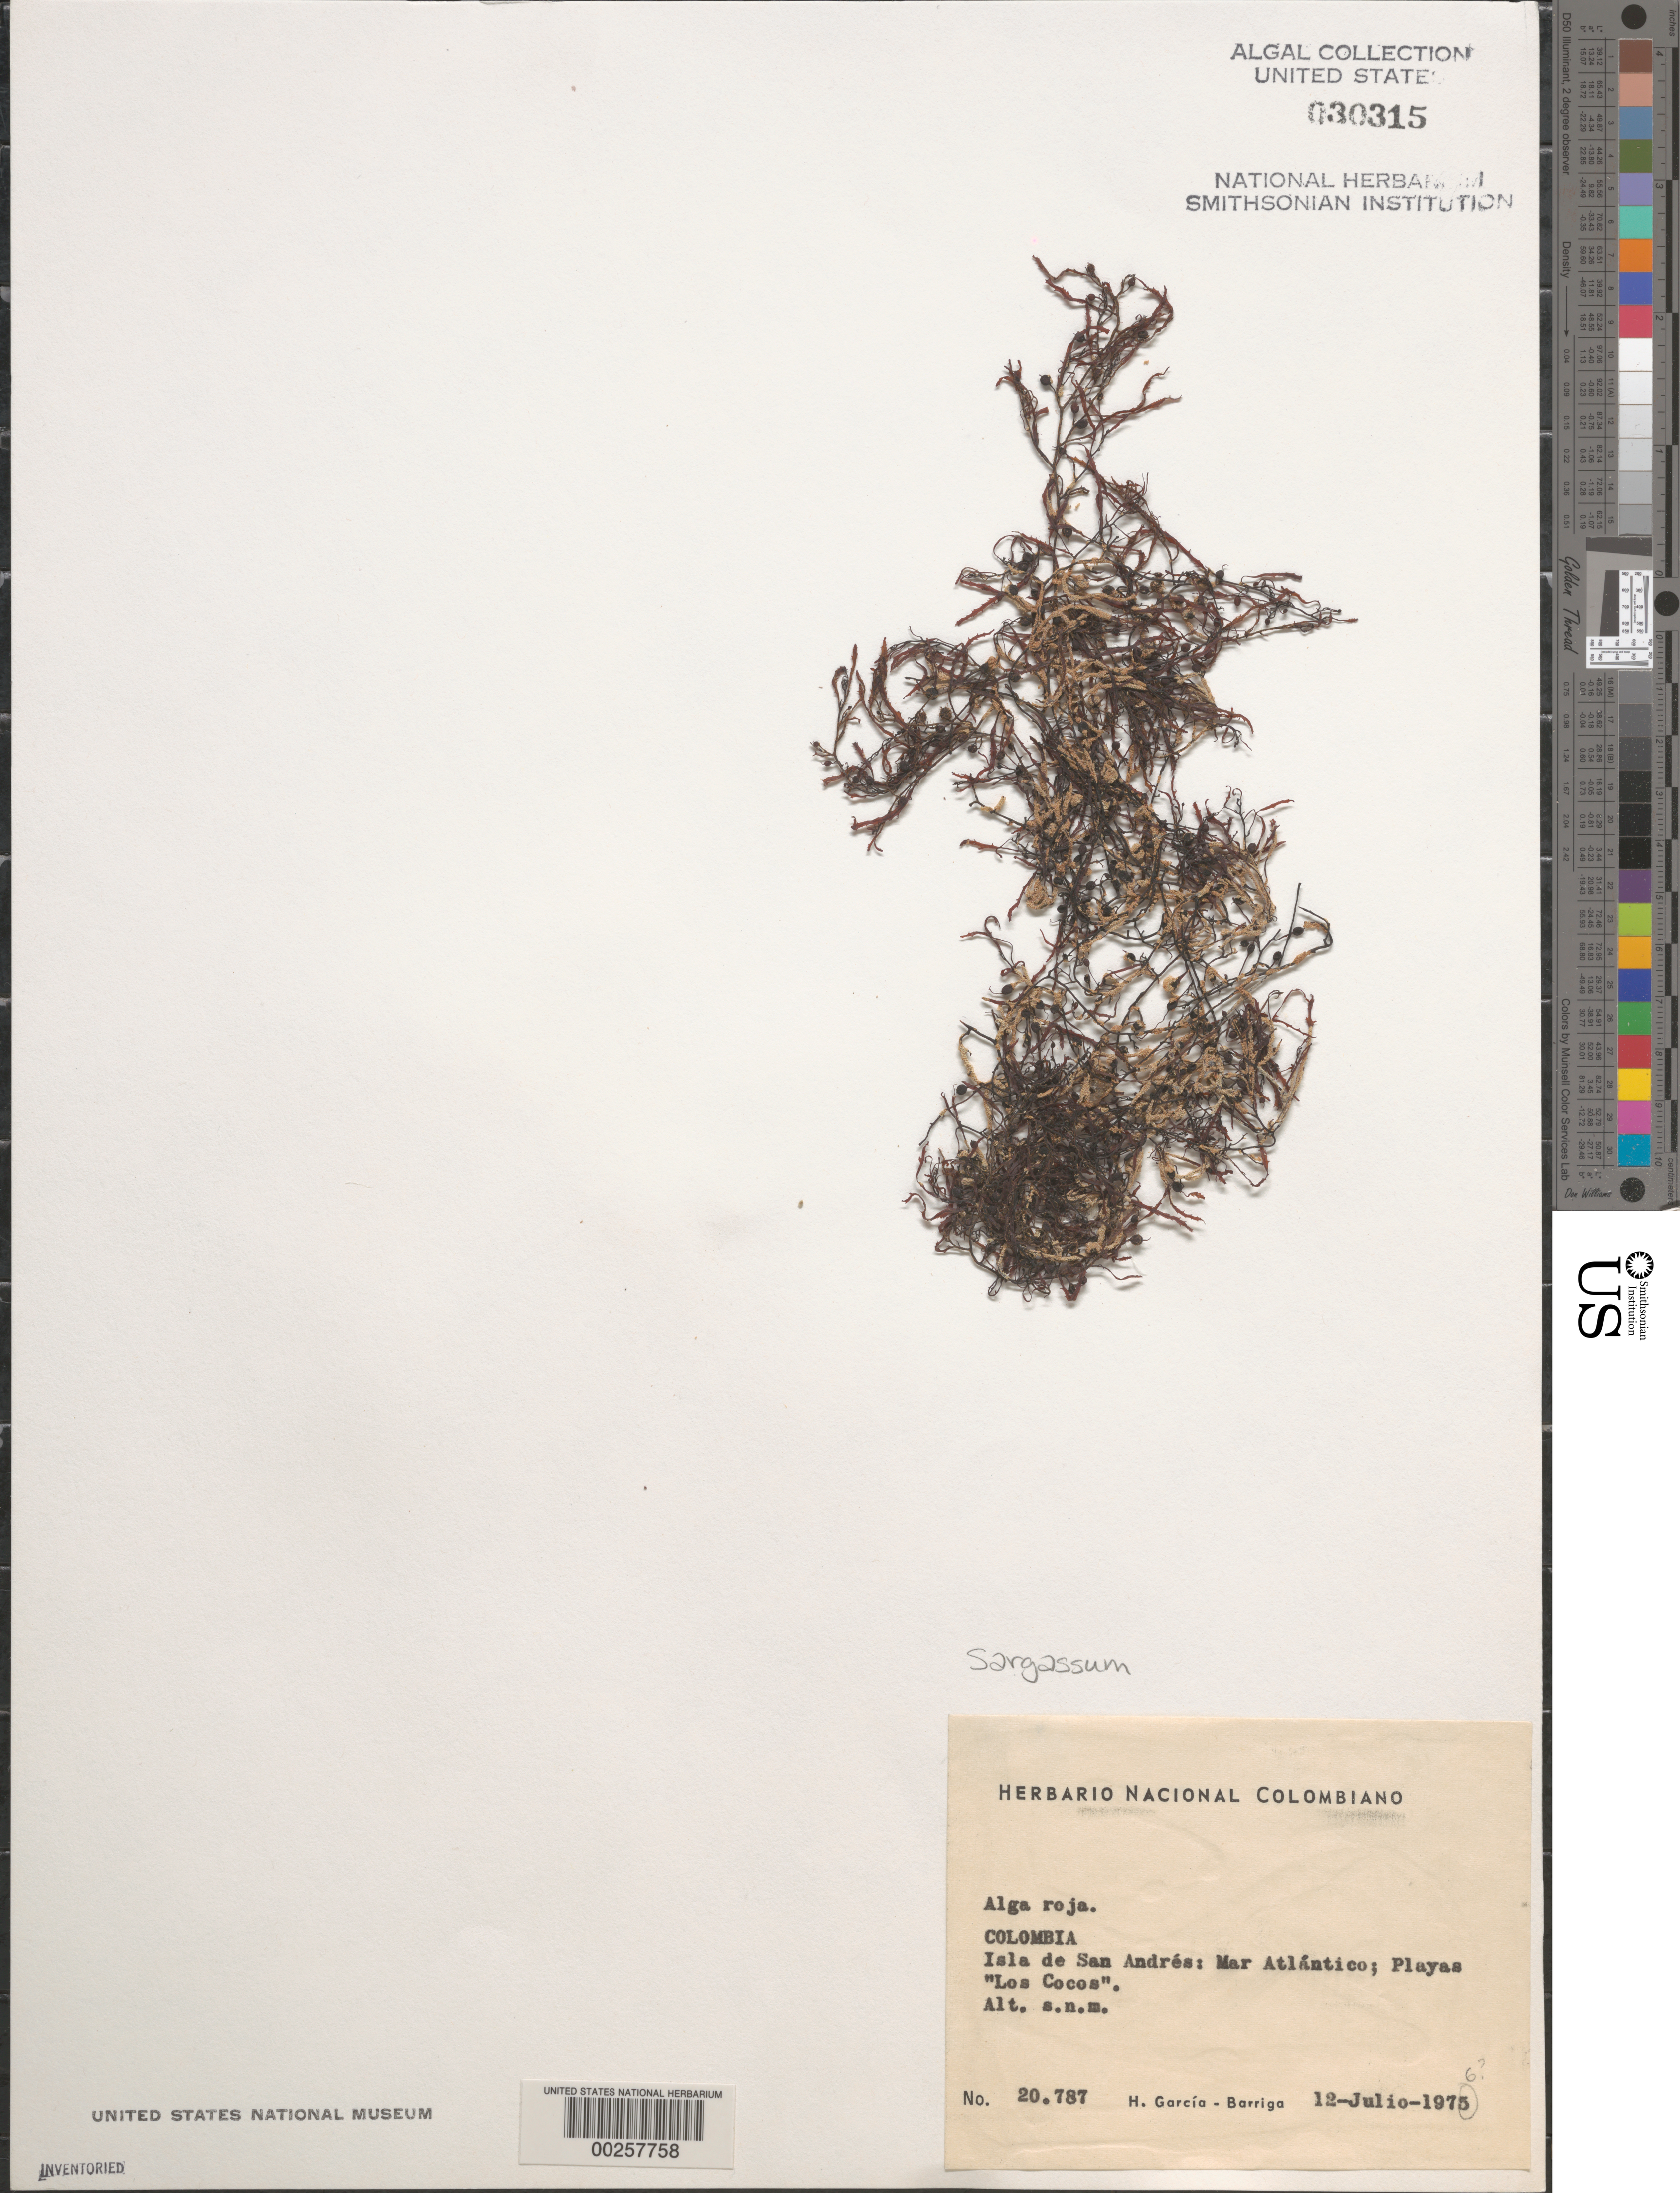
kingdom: Chromista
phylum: Ochrophyta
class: Phaeophyceae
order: Fucales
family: Sargassaceae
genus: Sargassum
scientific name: Sargassum sp.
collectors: H. García Barriga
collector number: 20.787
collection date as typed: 12 Jul 1975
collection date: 1975-07-12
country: Colombia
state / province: San Andrés Y Providencia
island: Isla de San Andres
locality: Playas Los Cocos, Atlantic Ocean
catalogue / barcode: US 30315